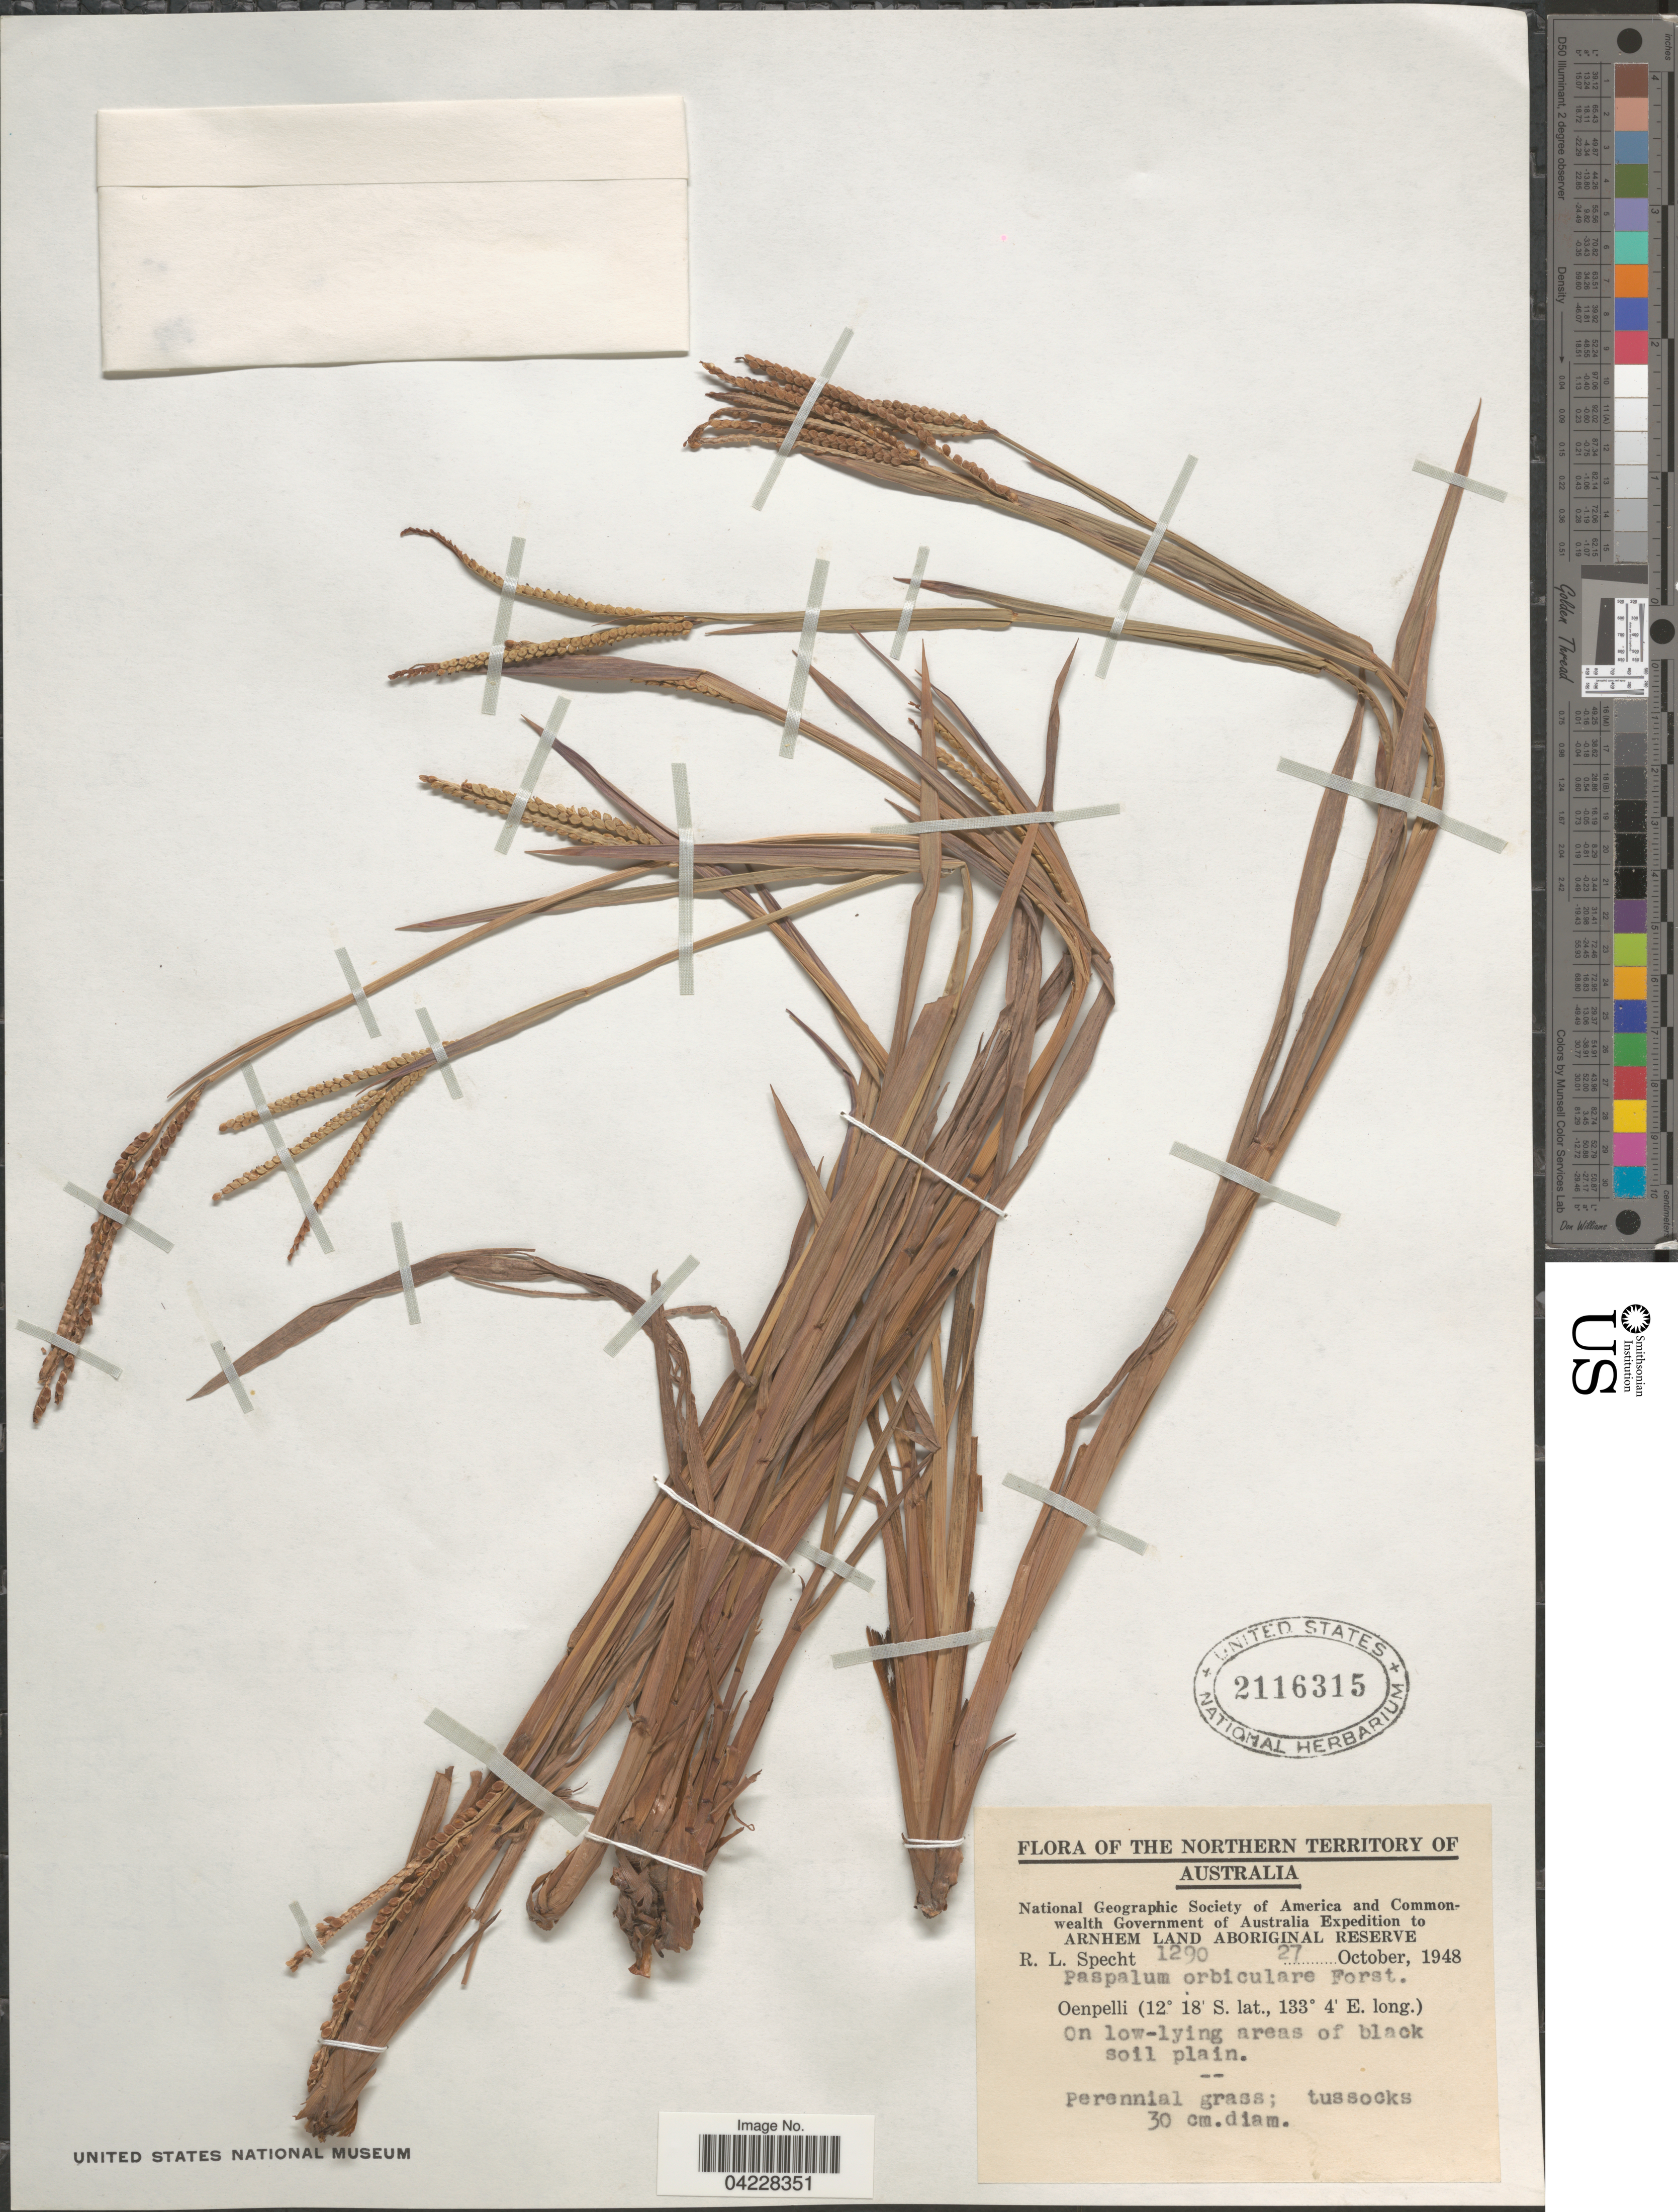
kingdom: Plantae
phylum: Tracheophyta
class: Liliopsida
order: Poales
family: Poaceae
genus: Paspalum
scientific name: Paspalum orbiculare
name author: G. Forst.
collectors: R. L. Specht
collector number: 1290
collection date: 1948-10-27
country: Australia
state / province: Northern Territory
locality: National Geographic Society of America and Commonwealth Government of Australia Expedition to Arnhem Land Aboriginal Reserve. Oenpelli.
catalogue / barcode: US 2116315